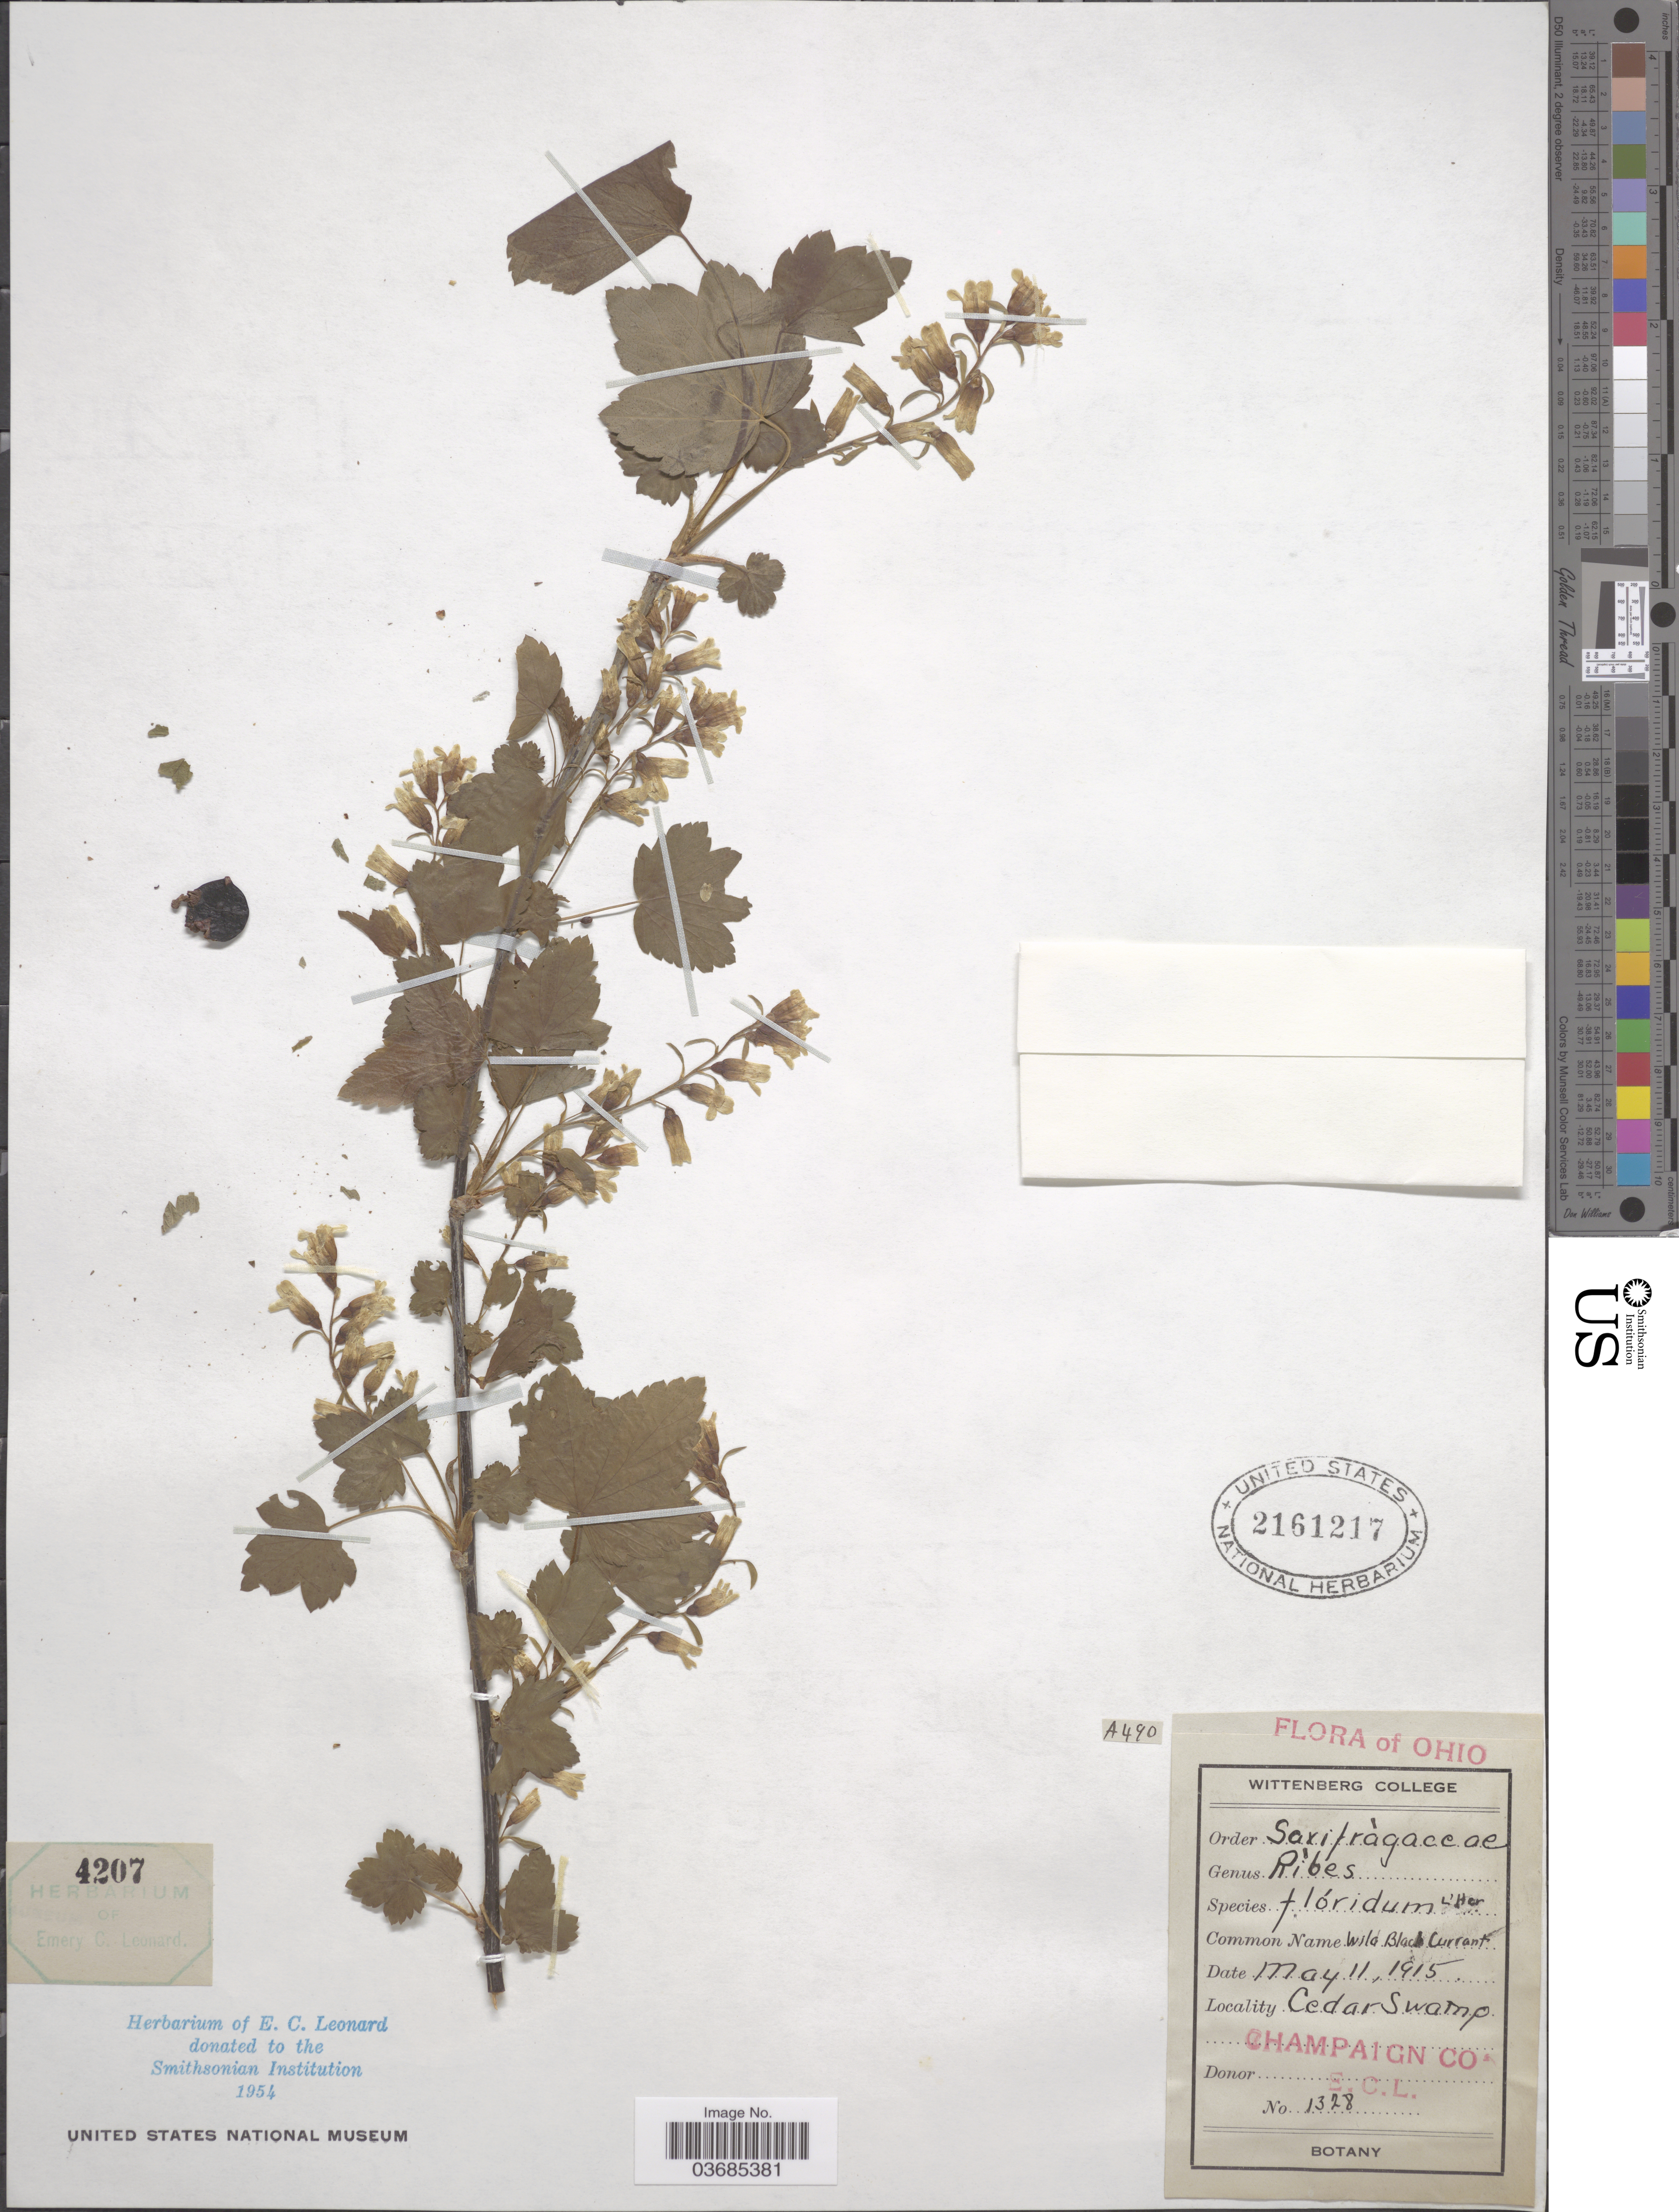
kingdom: Plantae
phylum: Tracheophyta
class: Magnoliopsida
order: Saxifragales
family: Grossulariaceae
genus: Ribes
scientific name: Ribes americanum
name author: Mill.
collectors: E. C. Leonard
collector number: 1328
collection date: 1915-05-11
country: United States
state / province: Ohio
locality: Cedar Swamp. Champaign Co.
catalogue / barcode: US 2161217